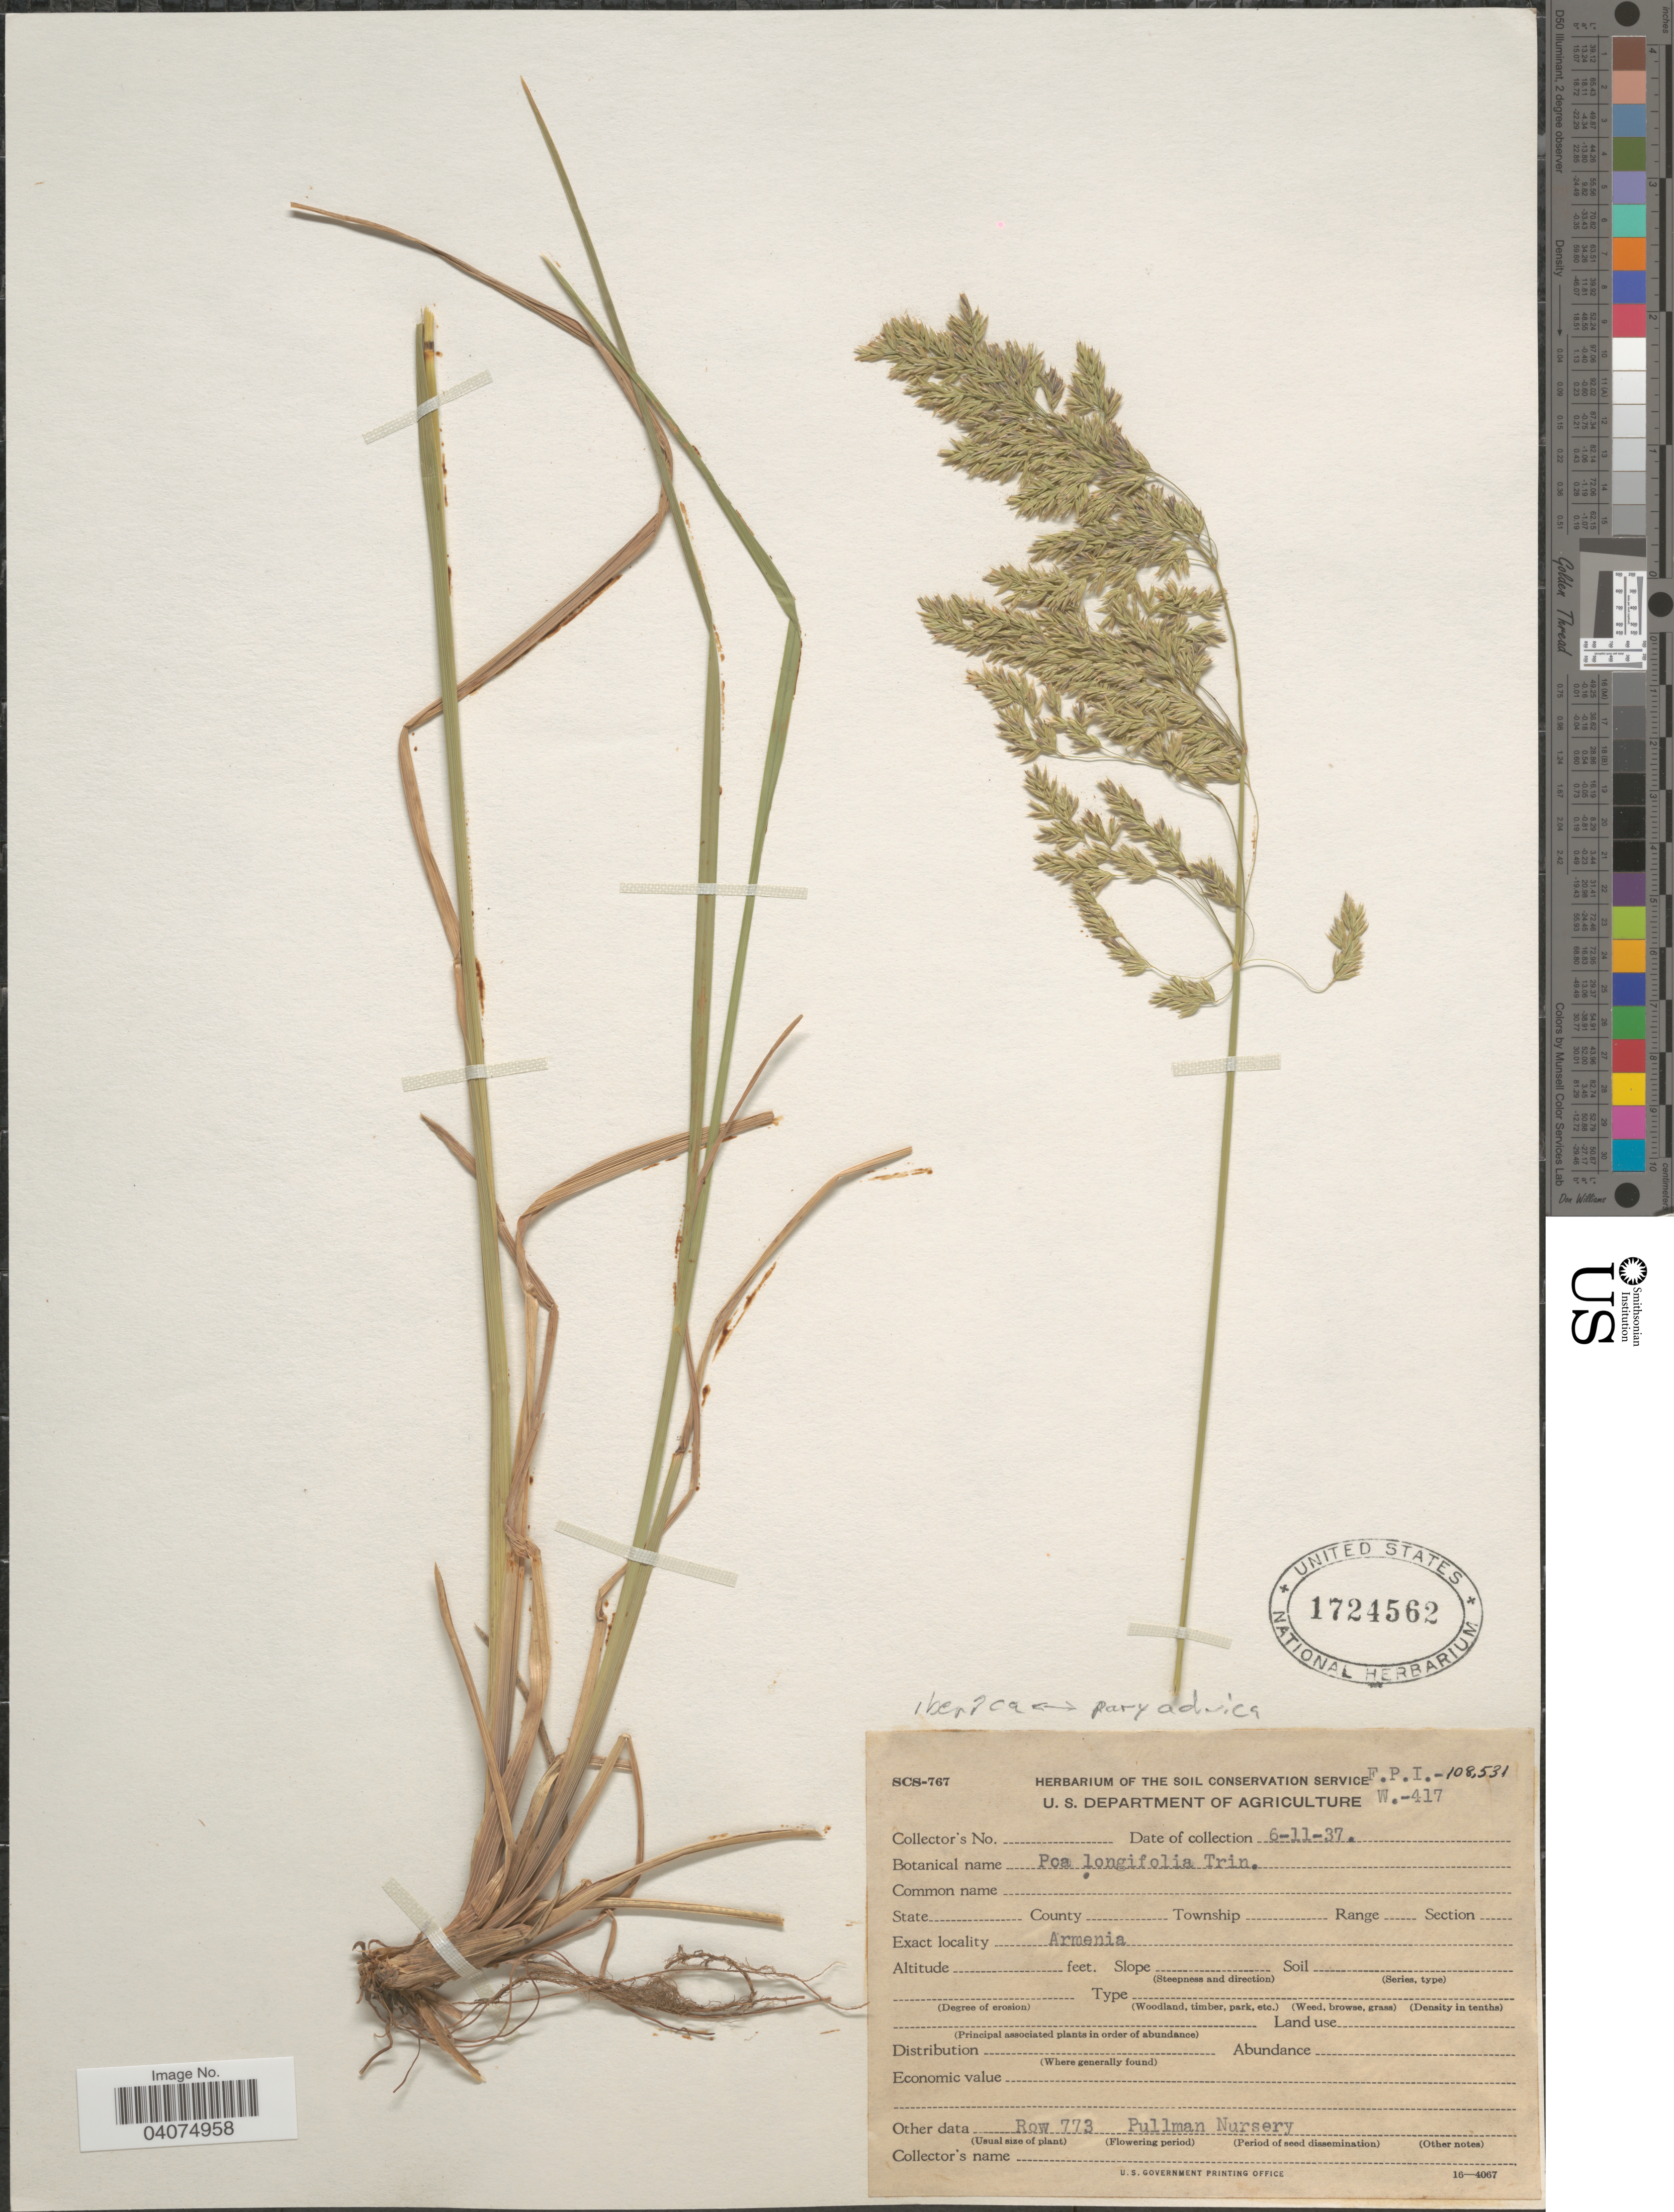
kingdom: Plantae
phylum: Tracheophyta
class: Liliopsida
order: Poales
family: Poaceae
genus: Poa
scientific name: Poa paryadrica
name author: Boiss.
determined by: Soreng, Robert J., Research Associate (BOT), Smithsonian Institution - National Museum of Natural History (UNITED STATES)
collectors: Herbarium of the Soil Conservation Service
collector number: FPI-108531?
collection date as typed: Transcribed d/m/y: 6/11/37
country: United States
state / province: Washington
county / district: Whitman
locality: Row 773 Pullman Nursery.